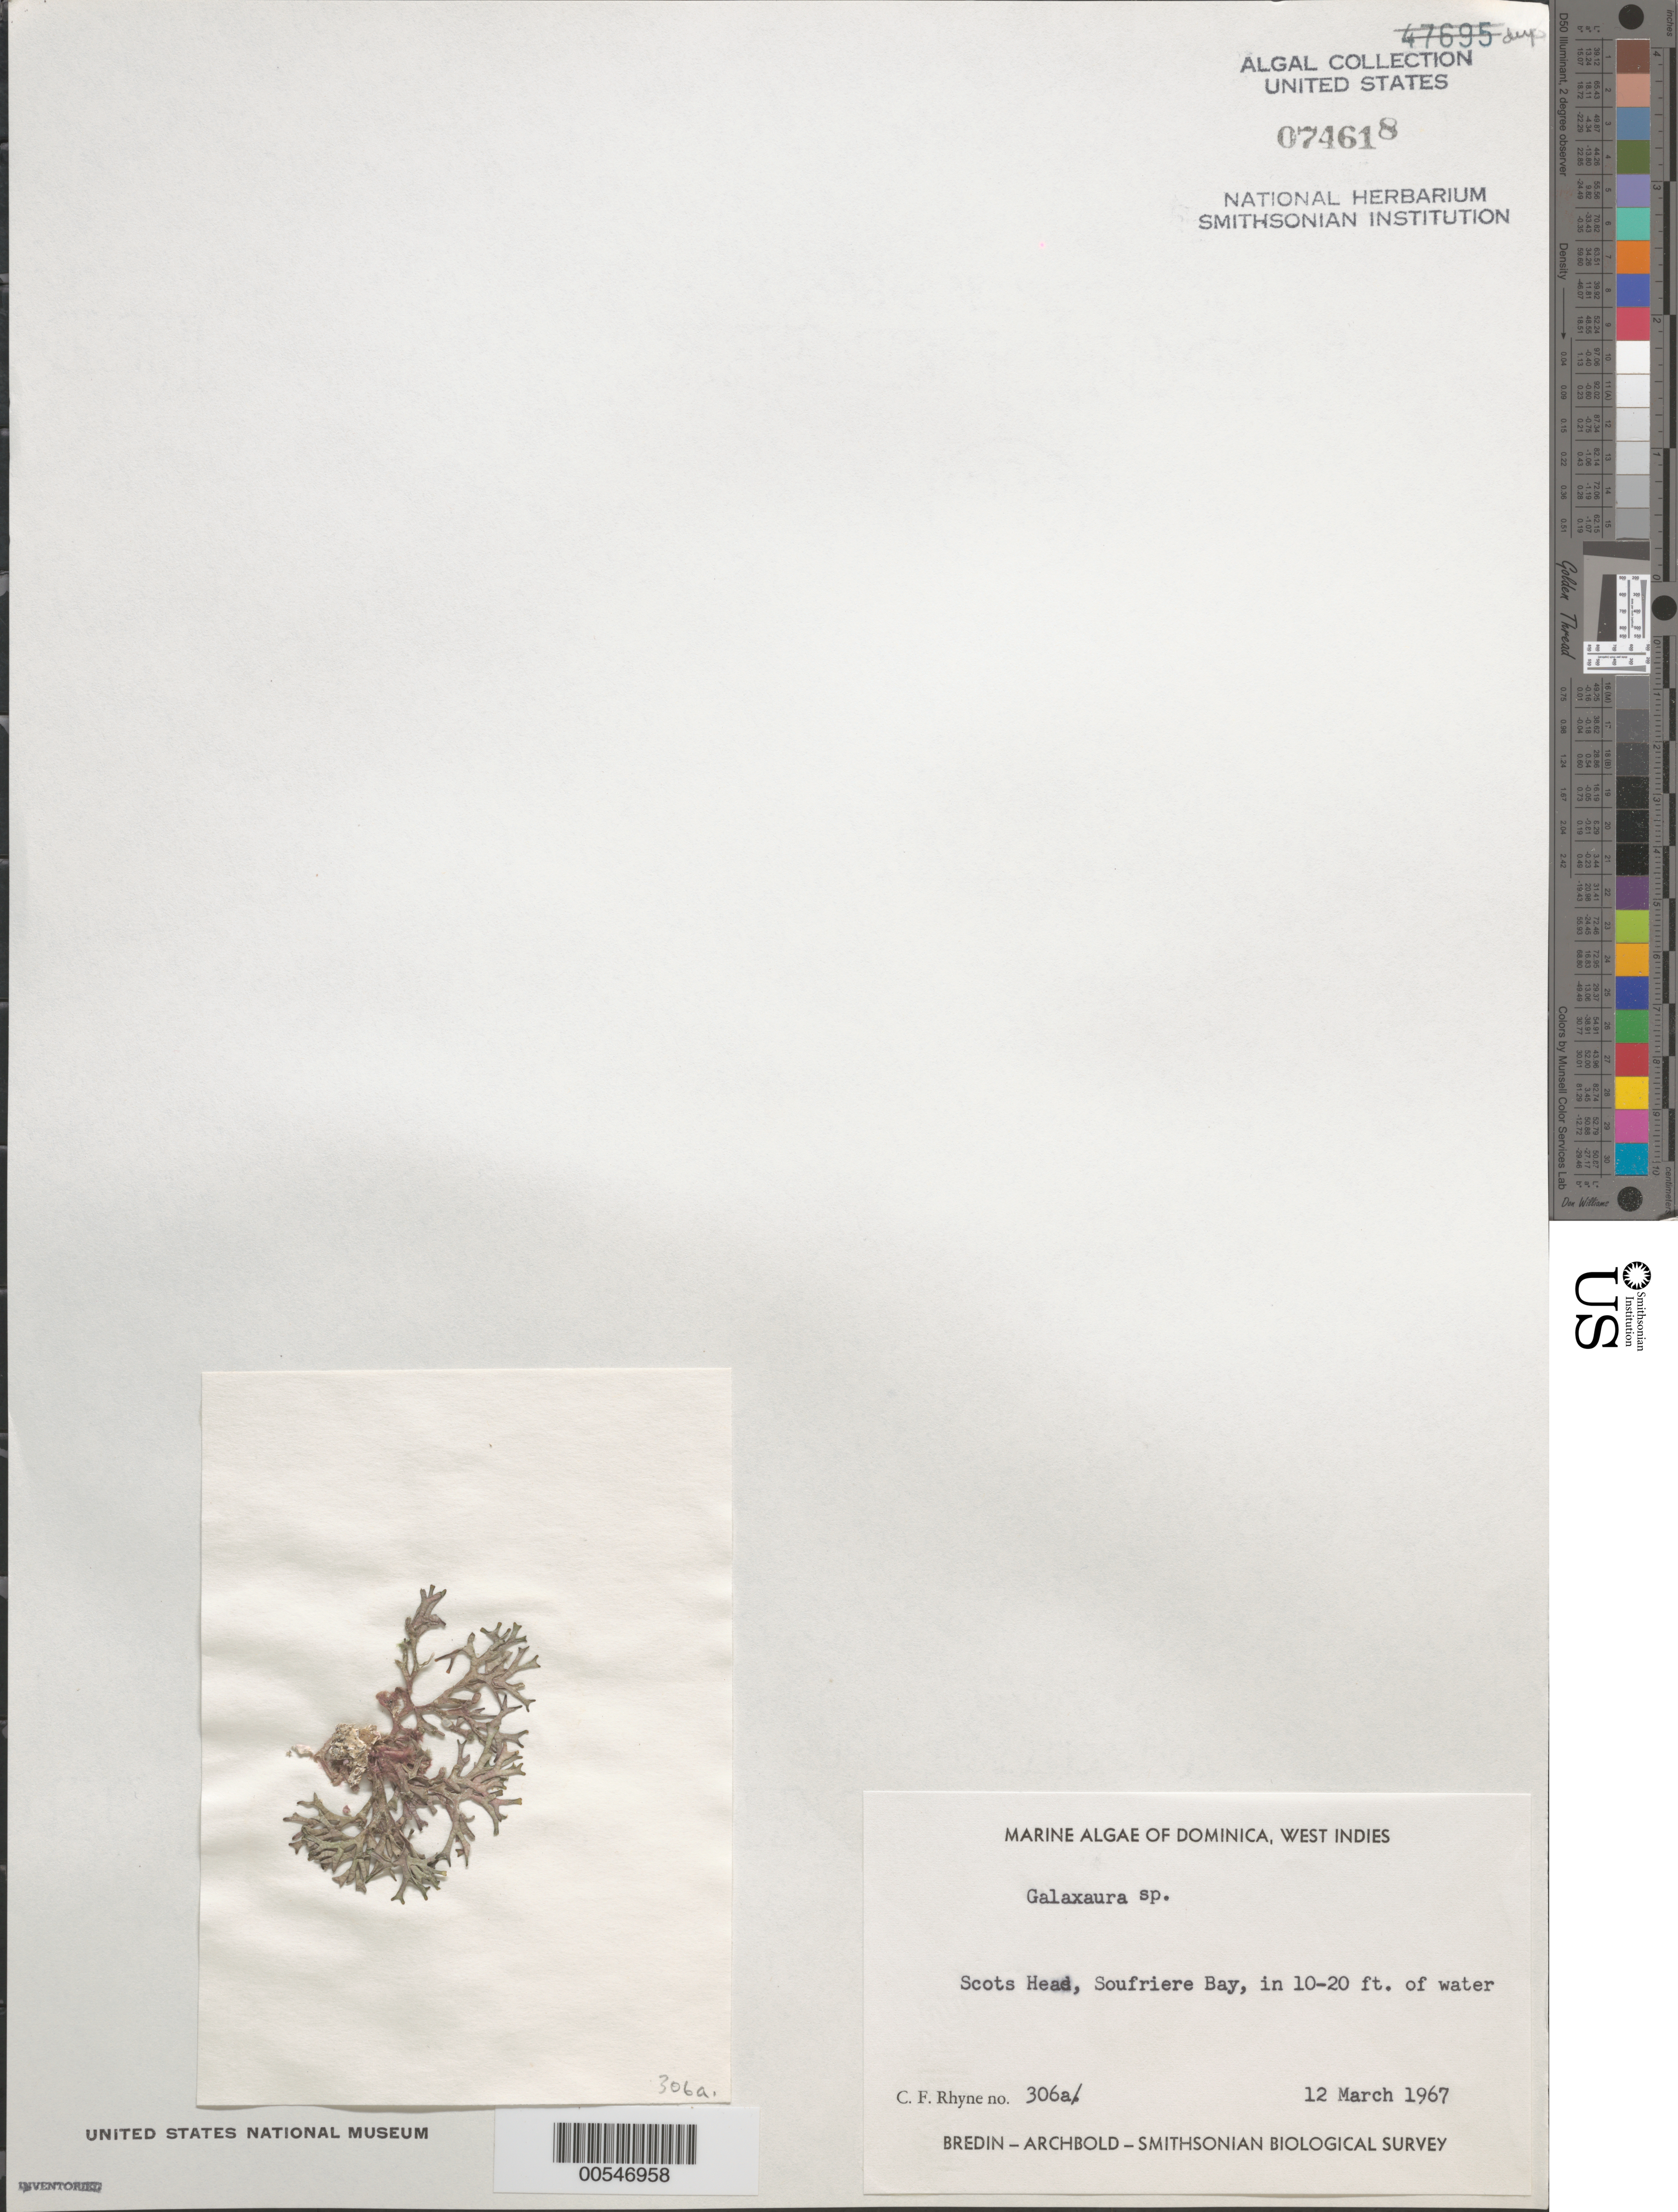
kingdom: Plantae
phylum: Rhodophyta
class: Florideophyceae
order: Nemaliales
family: Galaxauraceae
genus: Galaxaura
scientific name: Galaxaura sp.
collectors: C. Rhyne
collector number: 306a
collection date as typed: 12 Mar 1967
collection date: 1967-03-12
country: Dominica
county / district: St. Mark's Parish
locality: Scots Head, Soufriere Bay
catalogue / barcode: US 74618